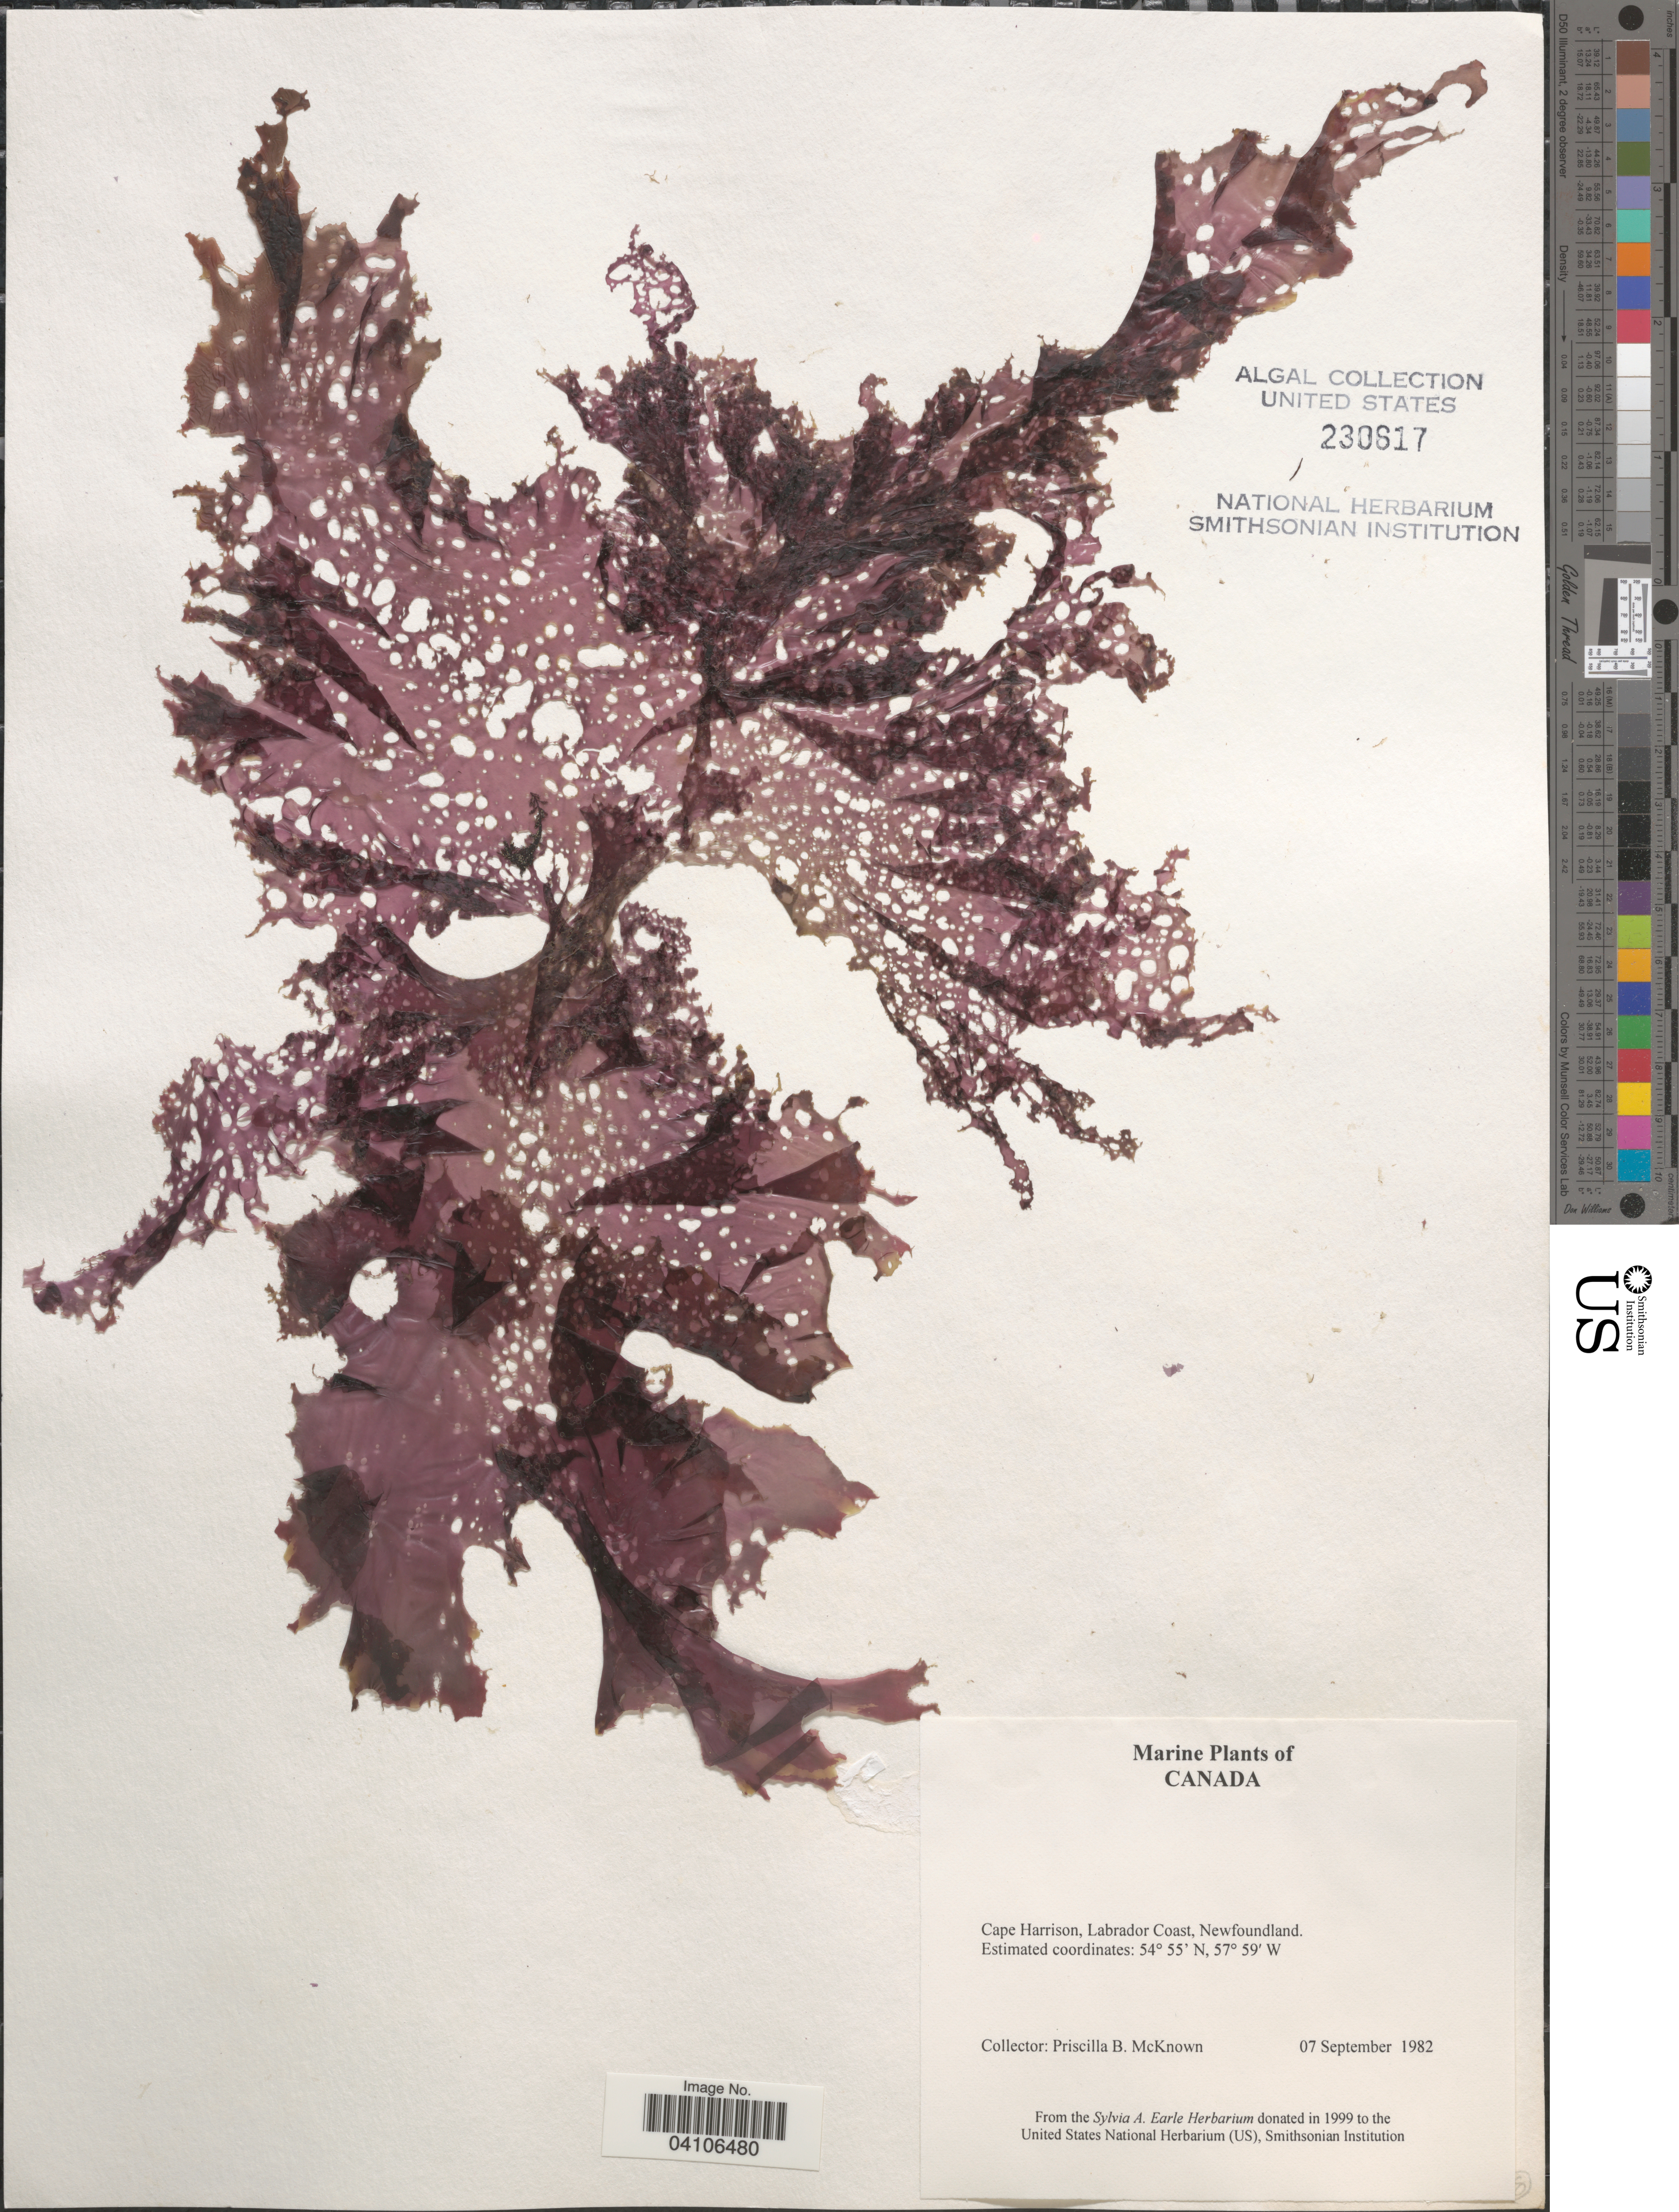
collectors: P. McKnown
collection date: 1982-09-07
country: Canada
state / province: Newfoundland and Labrador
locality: Cape Harrison, Labrador Coast.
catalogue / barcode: US 230617